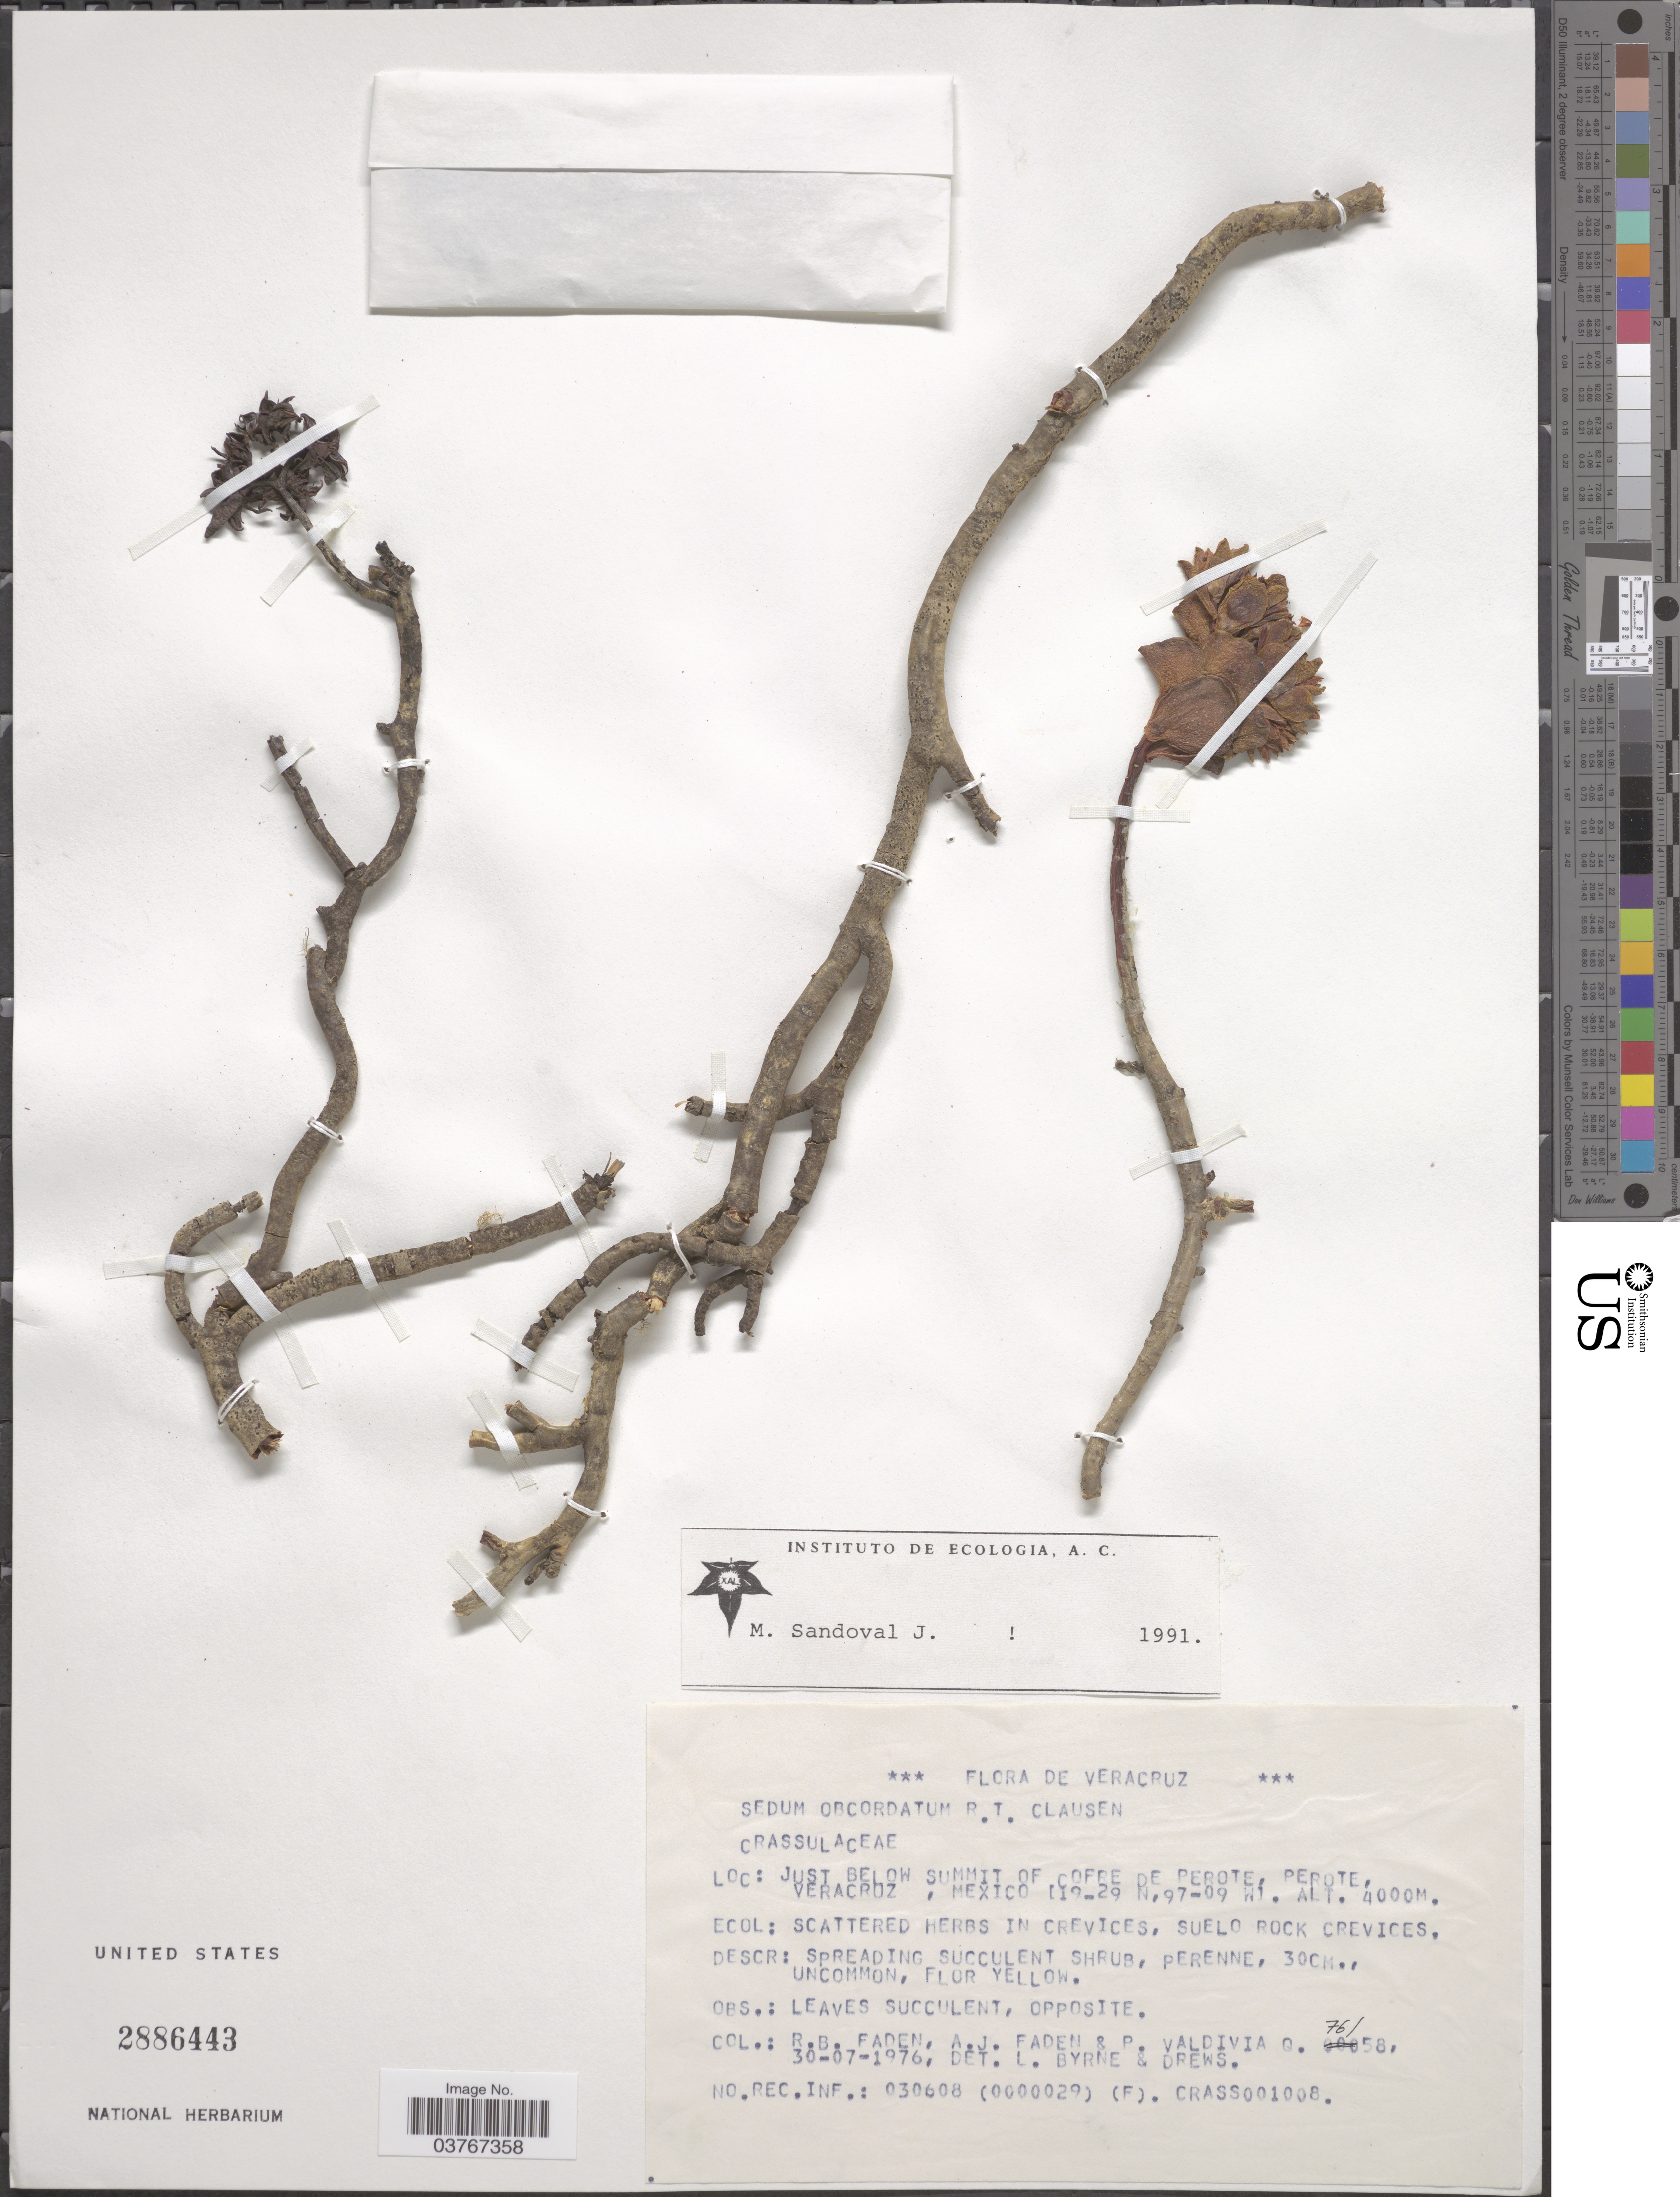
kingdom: Plantae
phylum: Tracheophyta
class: Magnoliopsida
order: Saxifragales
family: Crassulaceae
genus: Sedum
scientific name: Sedum obcordatum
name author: R.T. Clausen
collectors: R. B. Faden, A. J. Faden & P. Valdivia Q.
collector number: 76158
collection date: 1976-07-30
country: Mexico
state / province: Veracruz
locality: Veracruz. Just below summit of cofre de Perote, Perote.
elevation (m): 4000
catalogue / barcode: US 2886443